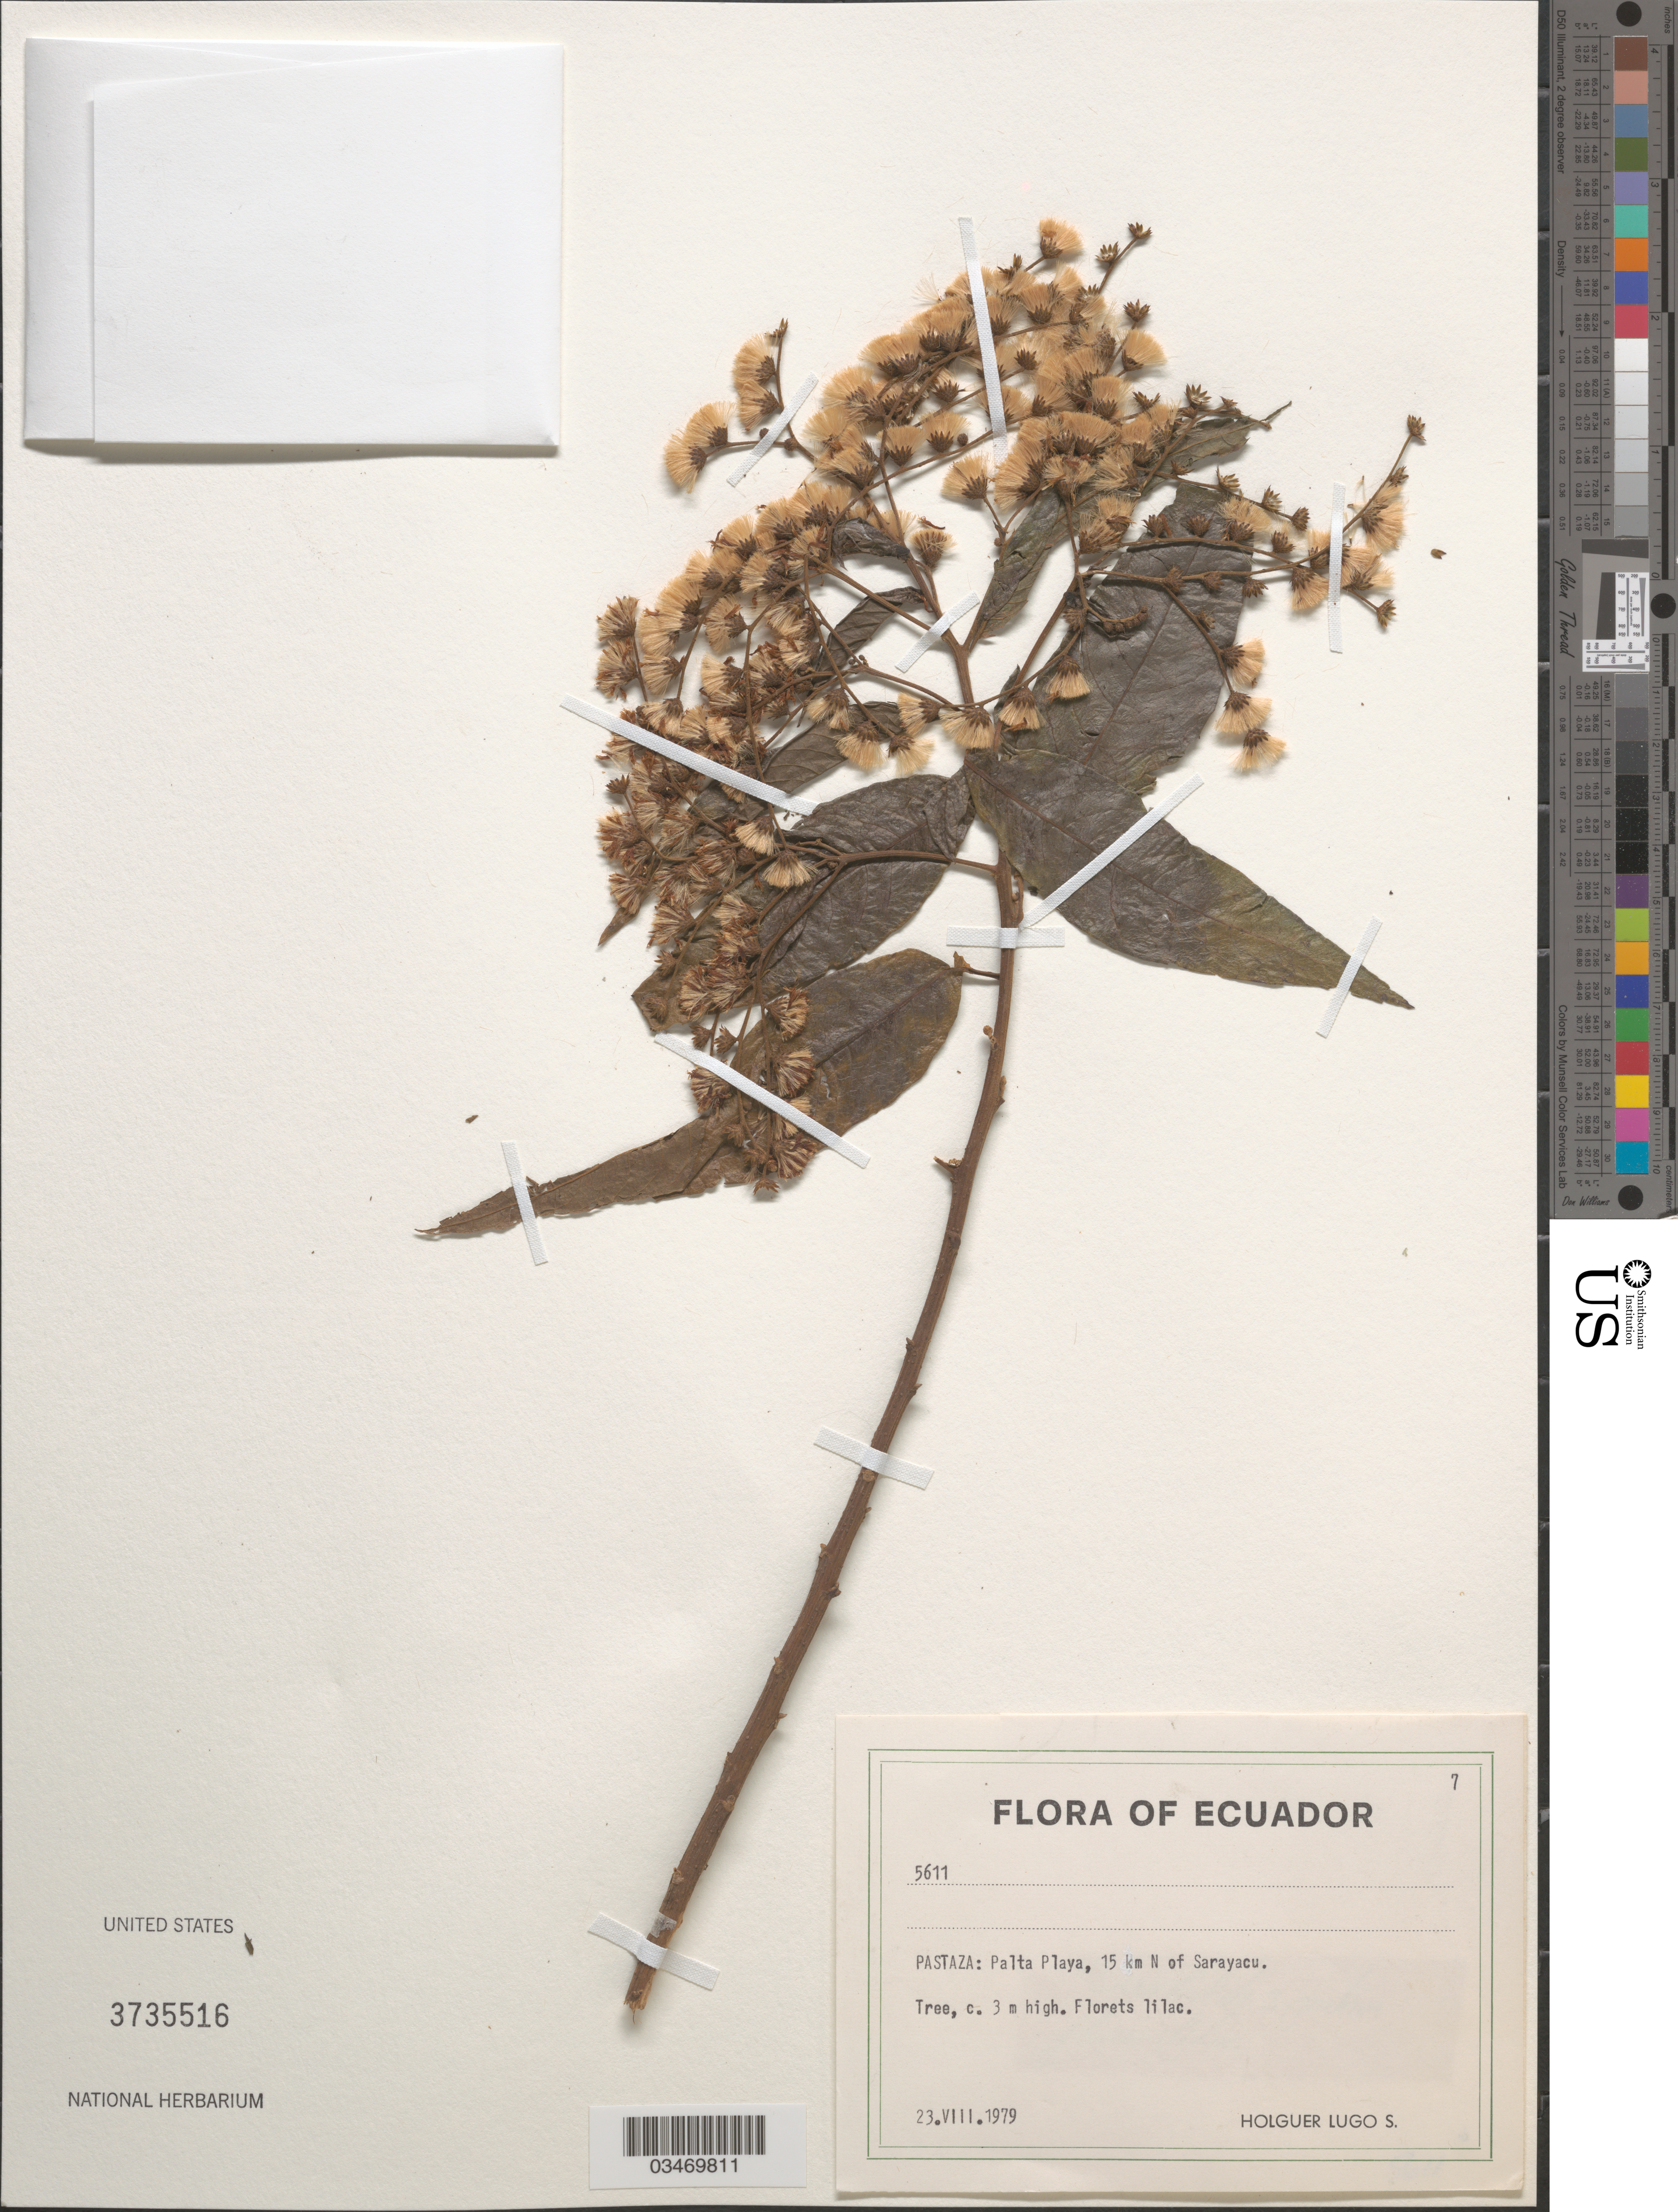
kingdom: Plantae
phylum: Tracheophyta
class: Magnoliopsida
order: Asterales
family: Asteraceae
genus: Vernonanthura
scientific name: Vernonanthura patens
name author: (Kunth) H. Rob.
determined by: Renon, Polla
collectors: L. Holguer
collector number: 5611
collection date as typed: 23 Aug 1979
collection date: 1979-08-23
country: Ecuador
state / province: Pastaza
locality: Pasta Playa, 15 km N of Sarayacu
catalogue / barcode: US 3735516